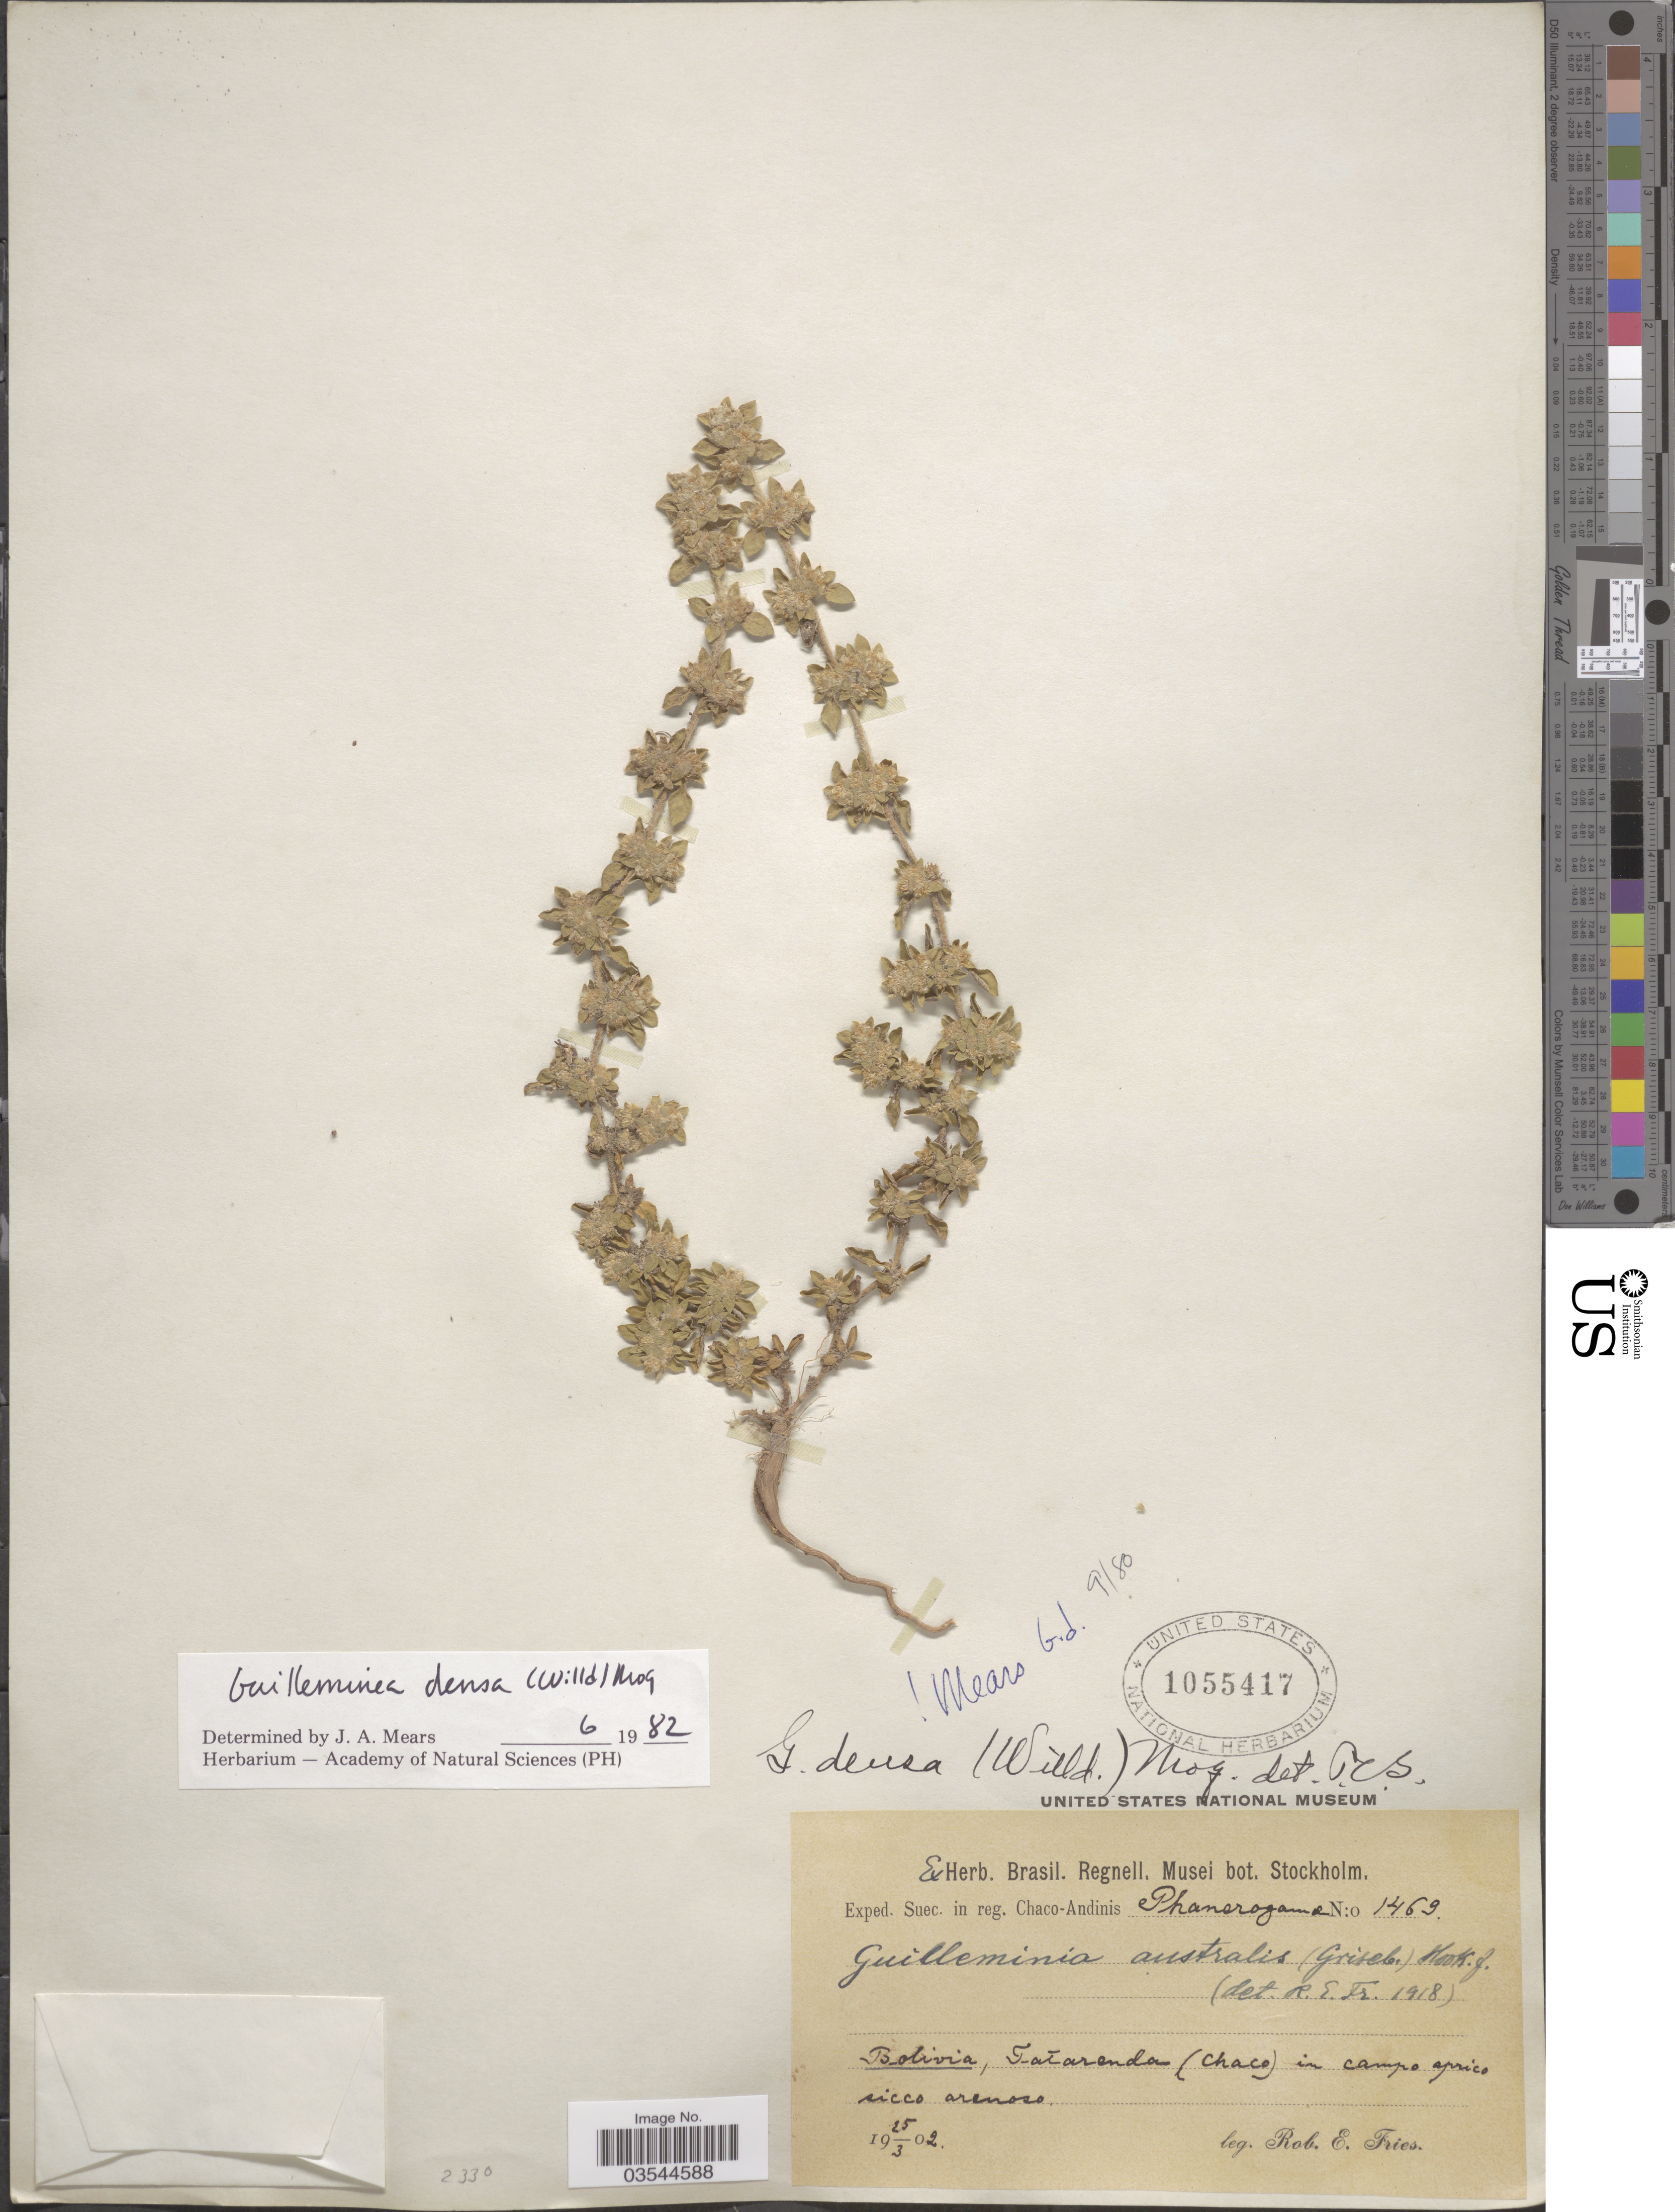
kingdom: Plantae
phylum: Tracheophyta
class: Magnoliopsida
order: Caryophyllales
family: Amaranthaceae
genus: Guilleminea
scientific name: Guilleminea densa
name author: (Humb. & Bonpl. ex Schult.) Moq.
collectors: R. E. Fries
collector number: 1469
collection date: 1902-03-25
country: Bolivia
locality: Tatarenda (Chaco).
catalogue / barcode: US 1055417